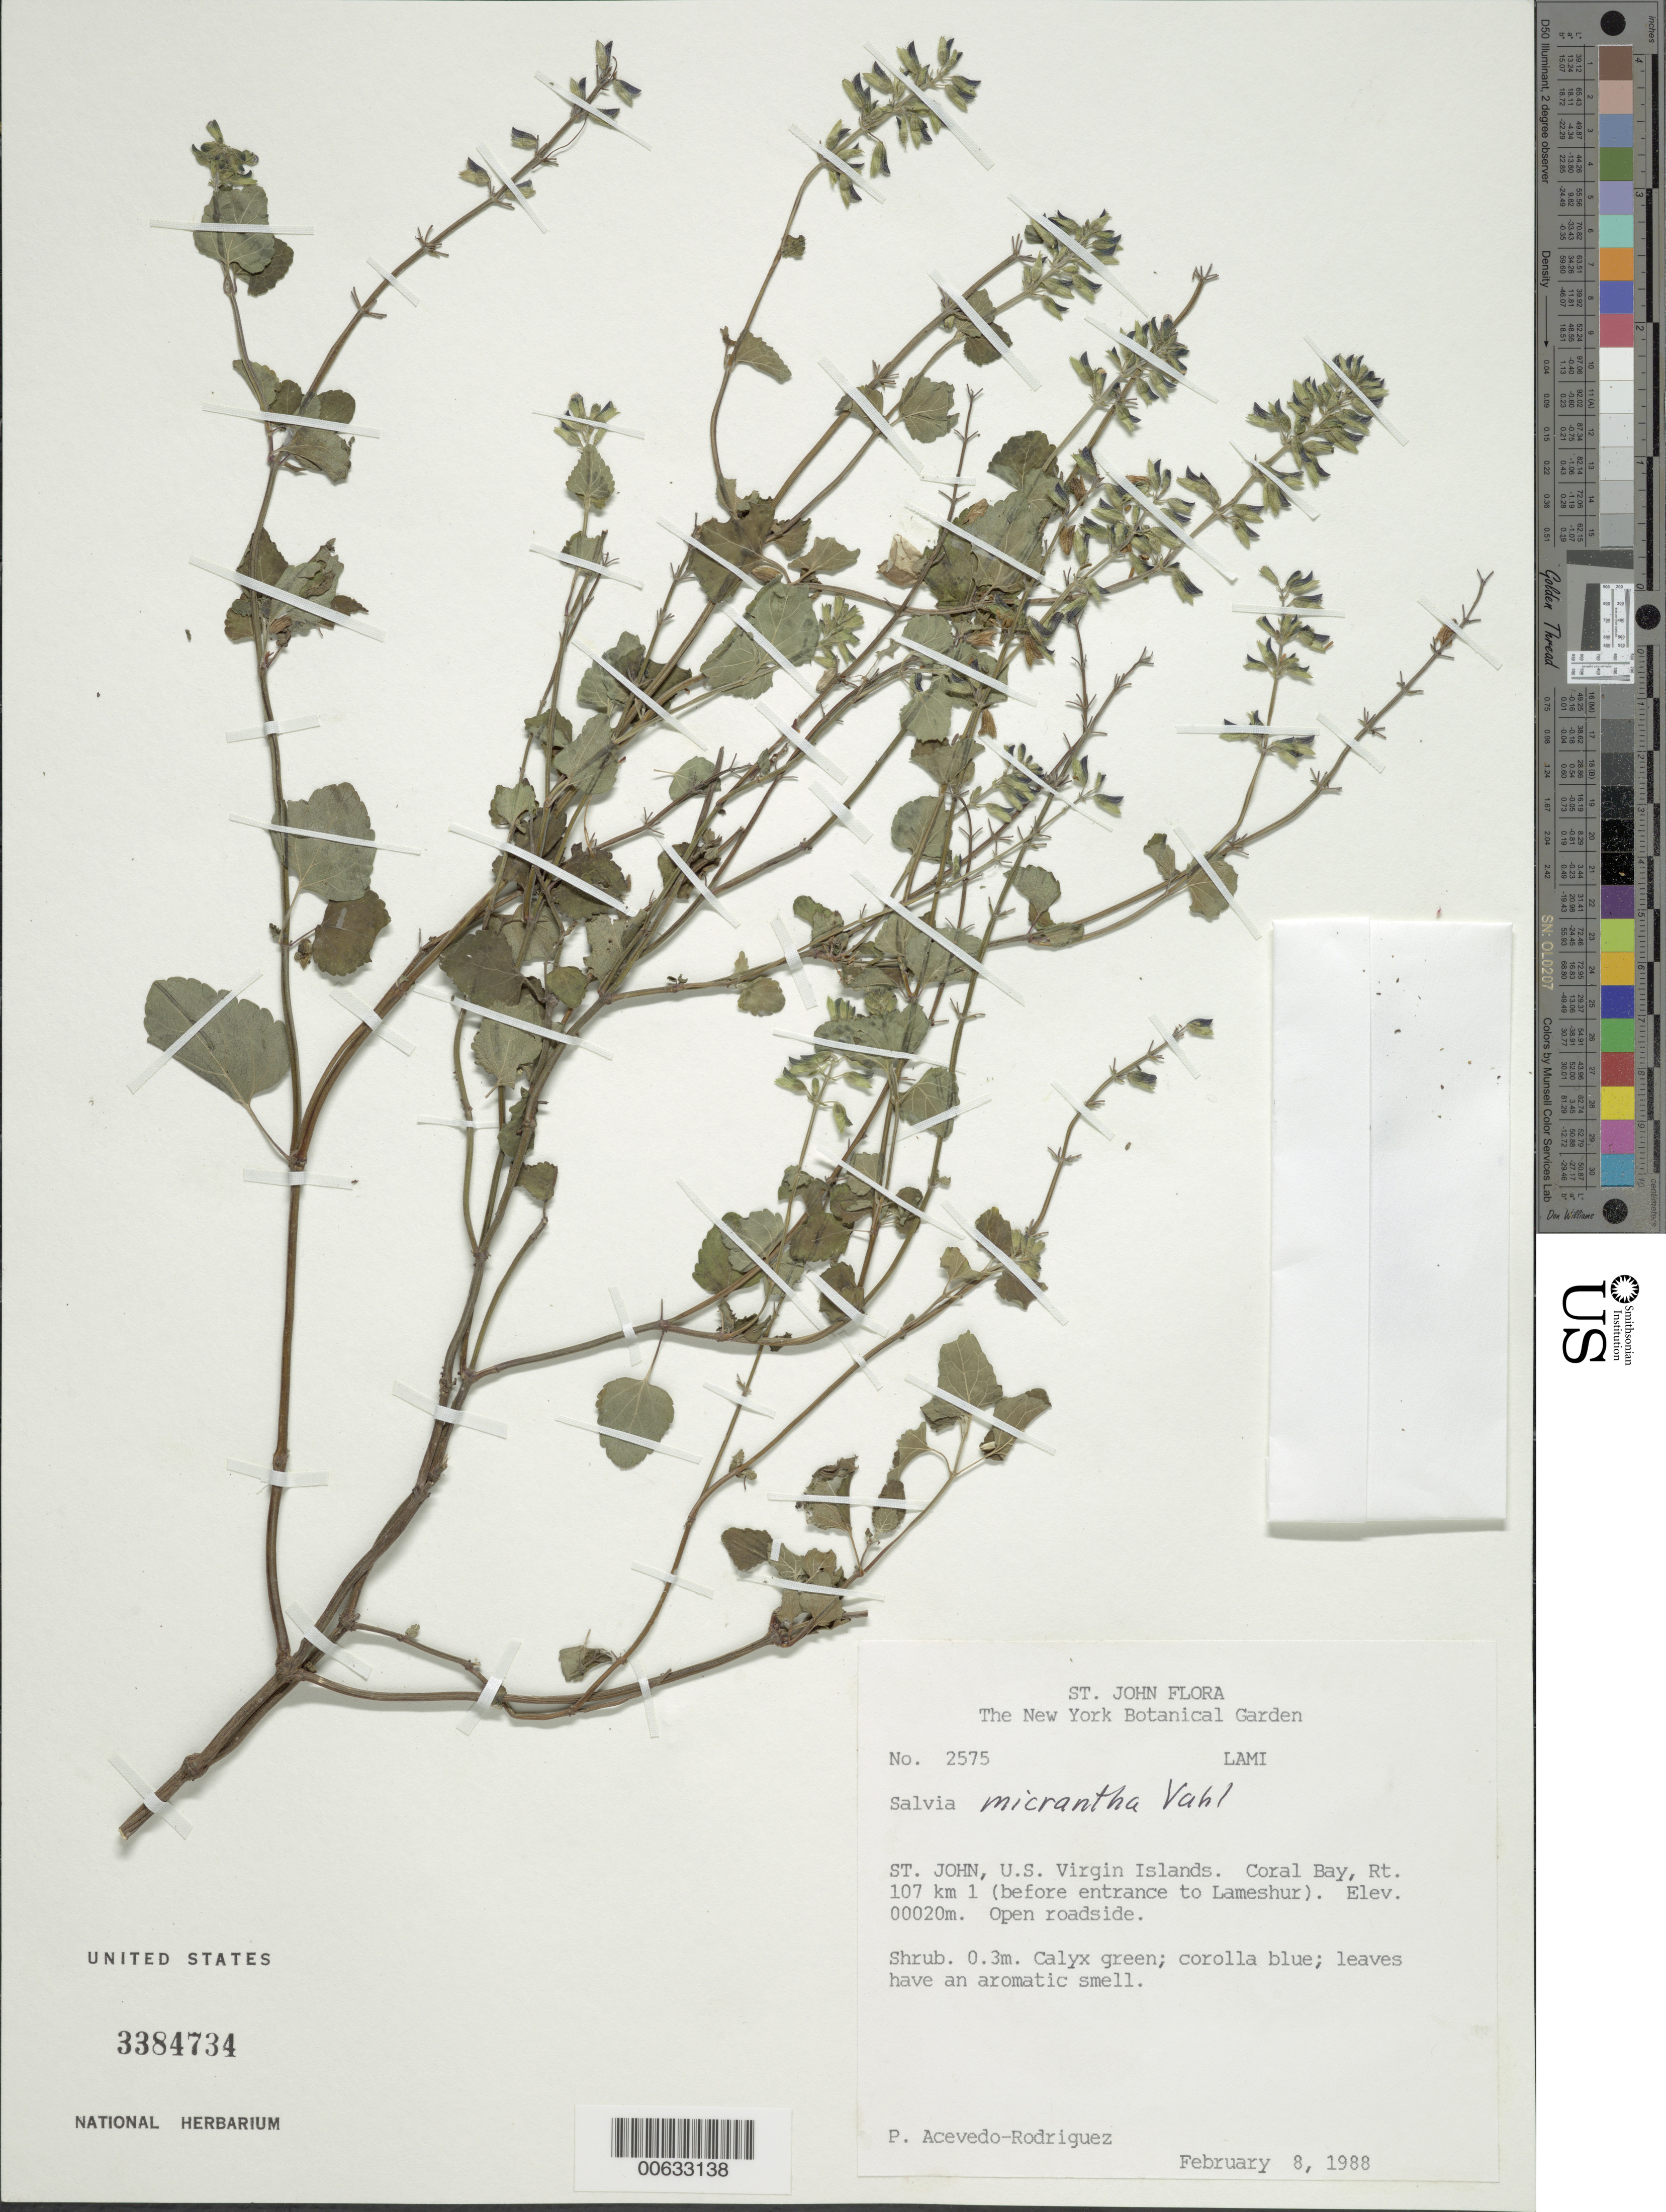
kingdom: Plantae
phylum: Tracheophyta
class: Magnoliopsida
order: Lamiales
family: Lamiaceae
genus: Salvia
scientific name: Salvia micrantha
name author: Vahl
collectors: P. Acevedo-Rodr.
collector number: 2575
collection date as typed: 08 Feb 1988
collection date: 1988-02-08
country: U.S. Virgin Islands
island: St. John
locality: Rt. 107 km 1 (before entrance to Lameshur)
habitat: Open roadside.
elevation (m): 20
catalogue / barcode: US 3384734